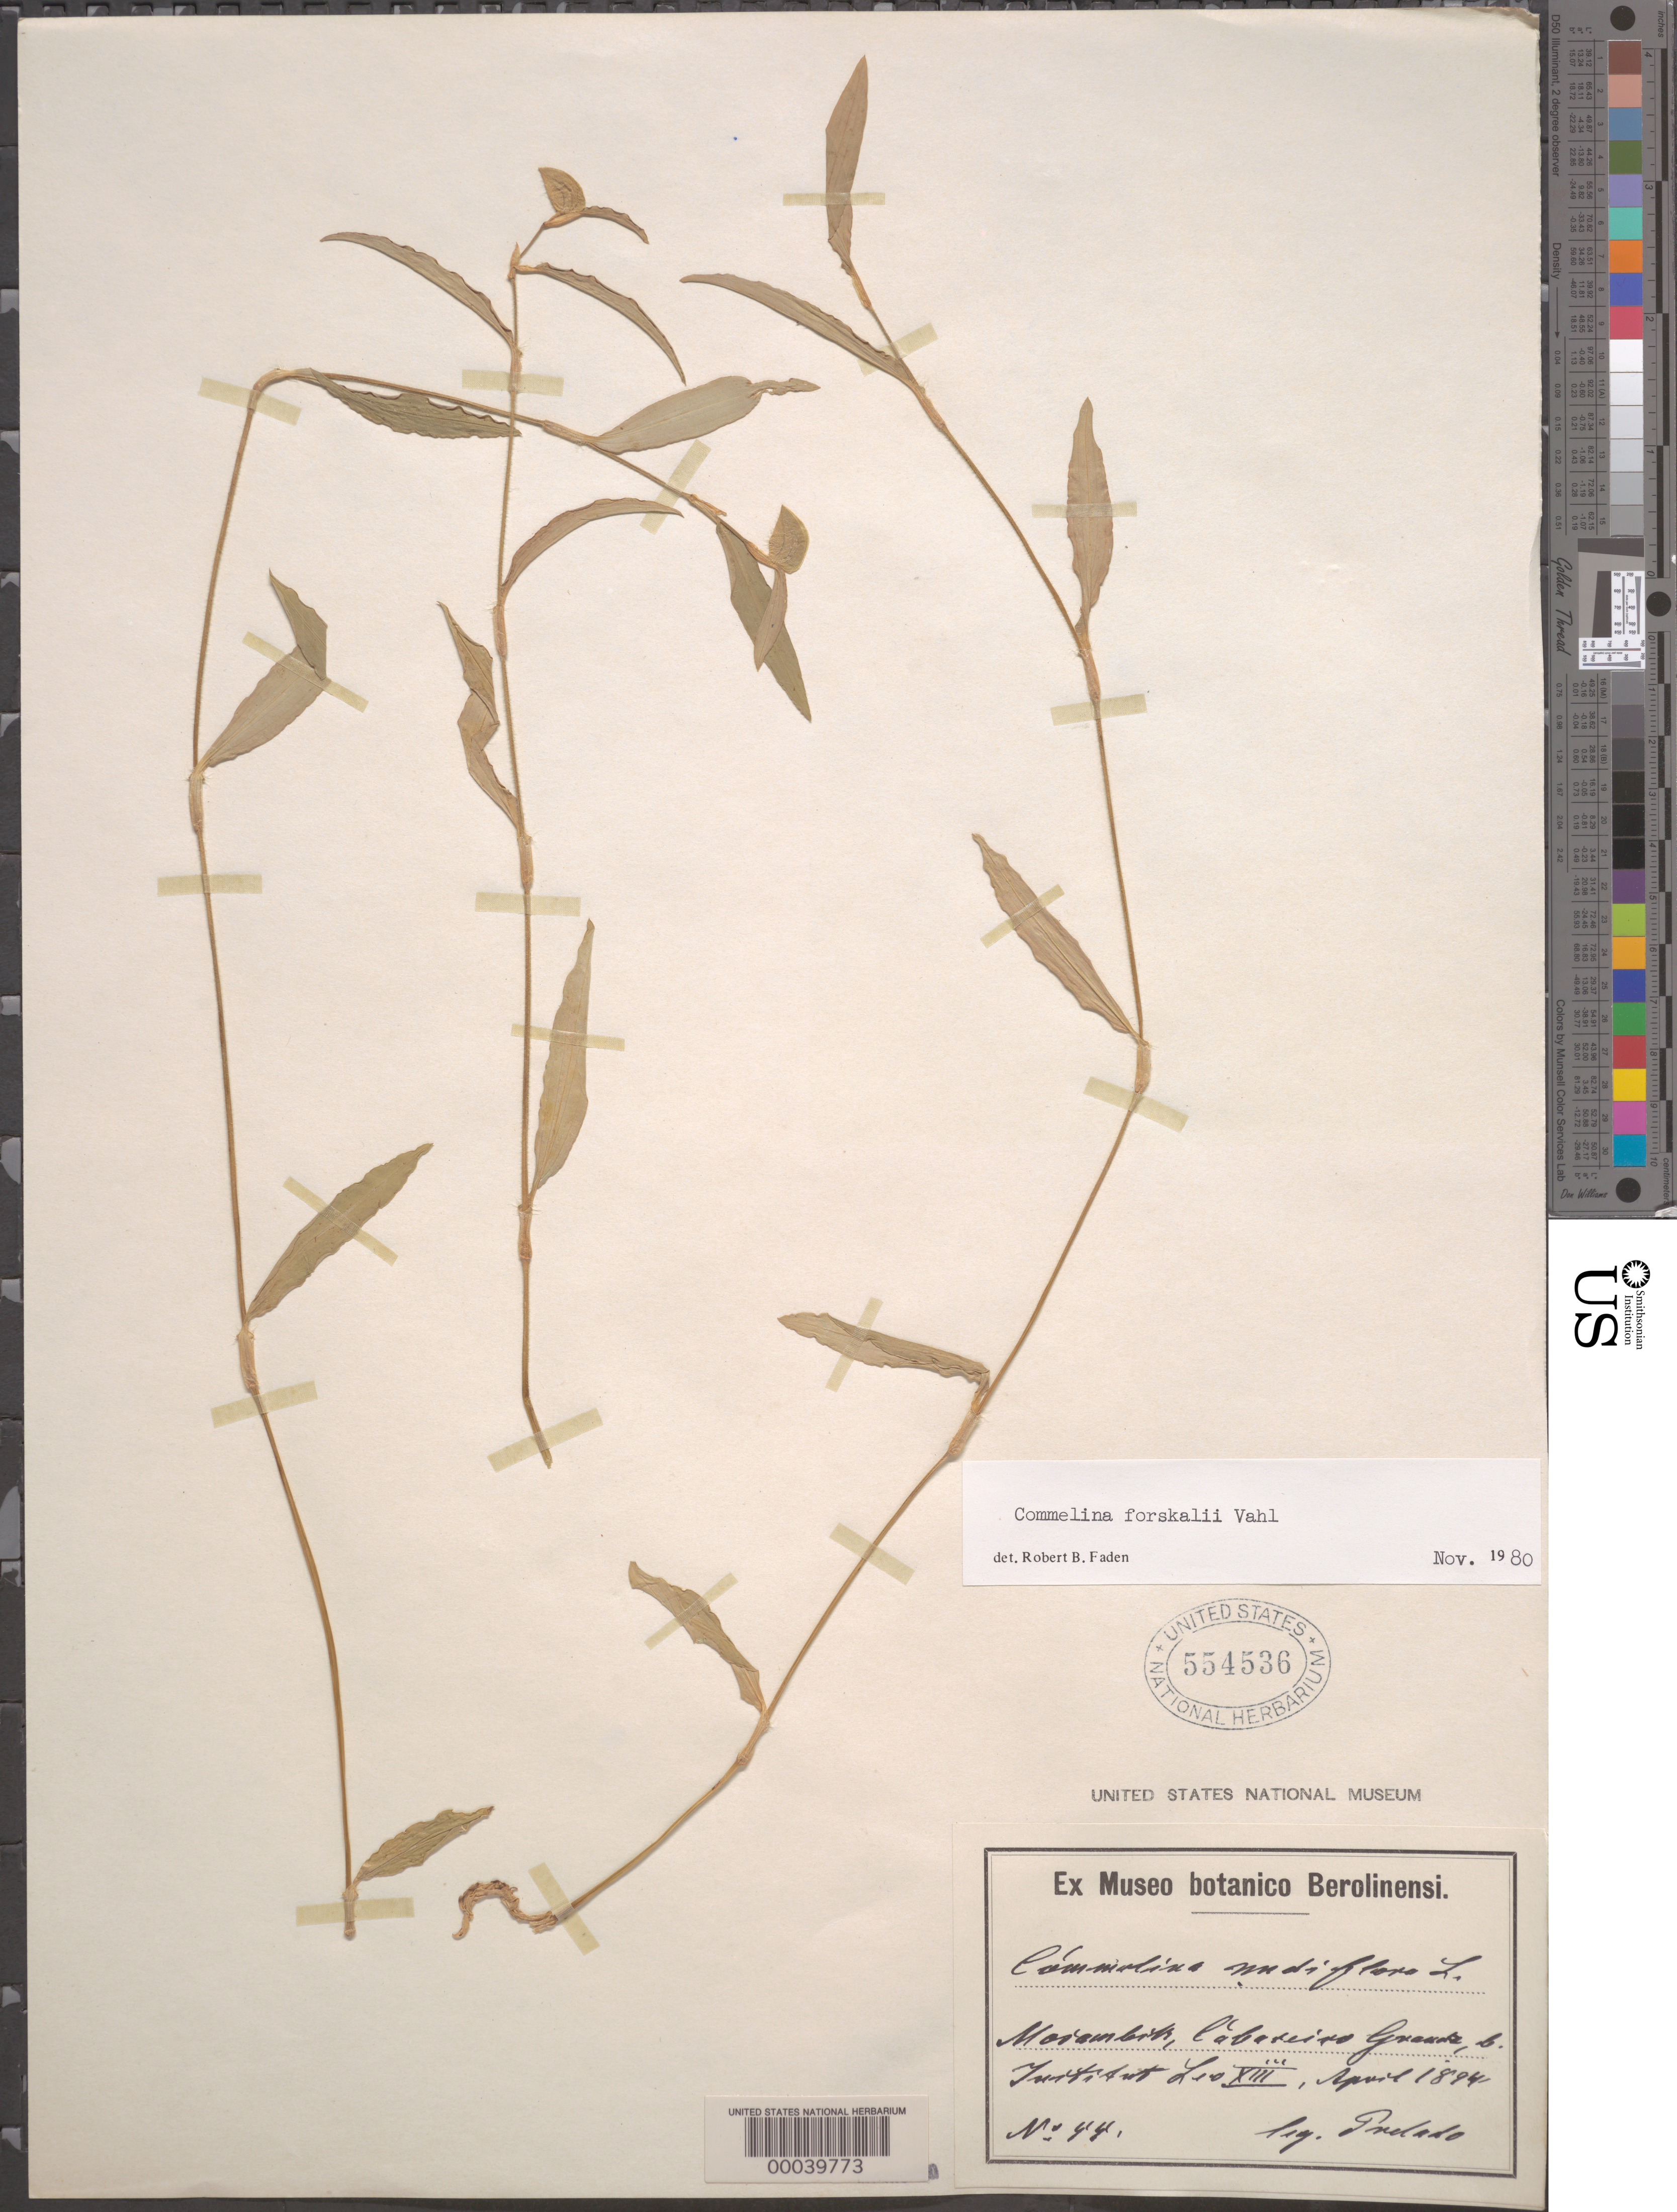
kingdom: Plantae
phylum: Tracheophyta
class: Liliopsida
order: Commelinales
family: Commelinaceae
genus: Commelina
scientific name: Commelina forskaolii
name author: Vahl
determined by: Faden, Robert B., (US), Smithsonian Institution - National Museum of Natural History (UNITED STATES)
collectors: Prelado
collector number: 44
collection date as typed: Apr 1894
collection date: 1894-04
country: Mozambique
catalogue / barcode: US 554536